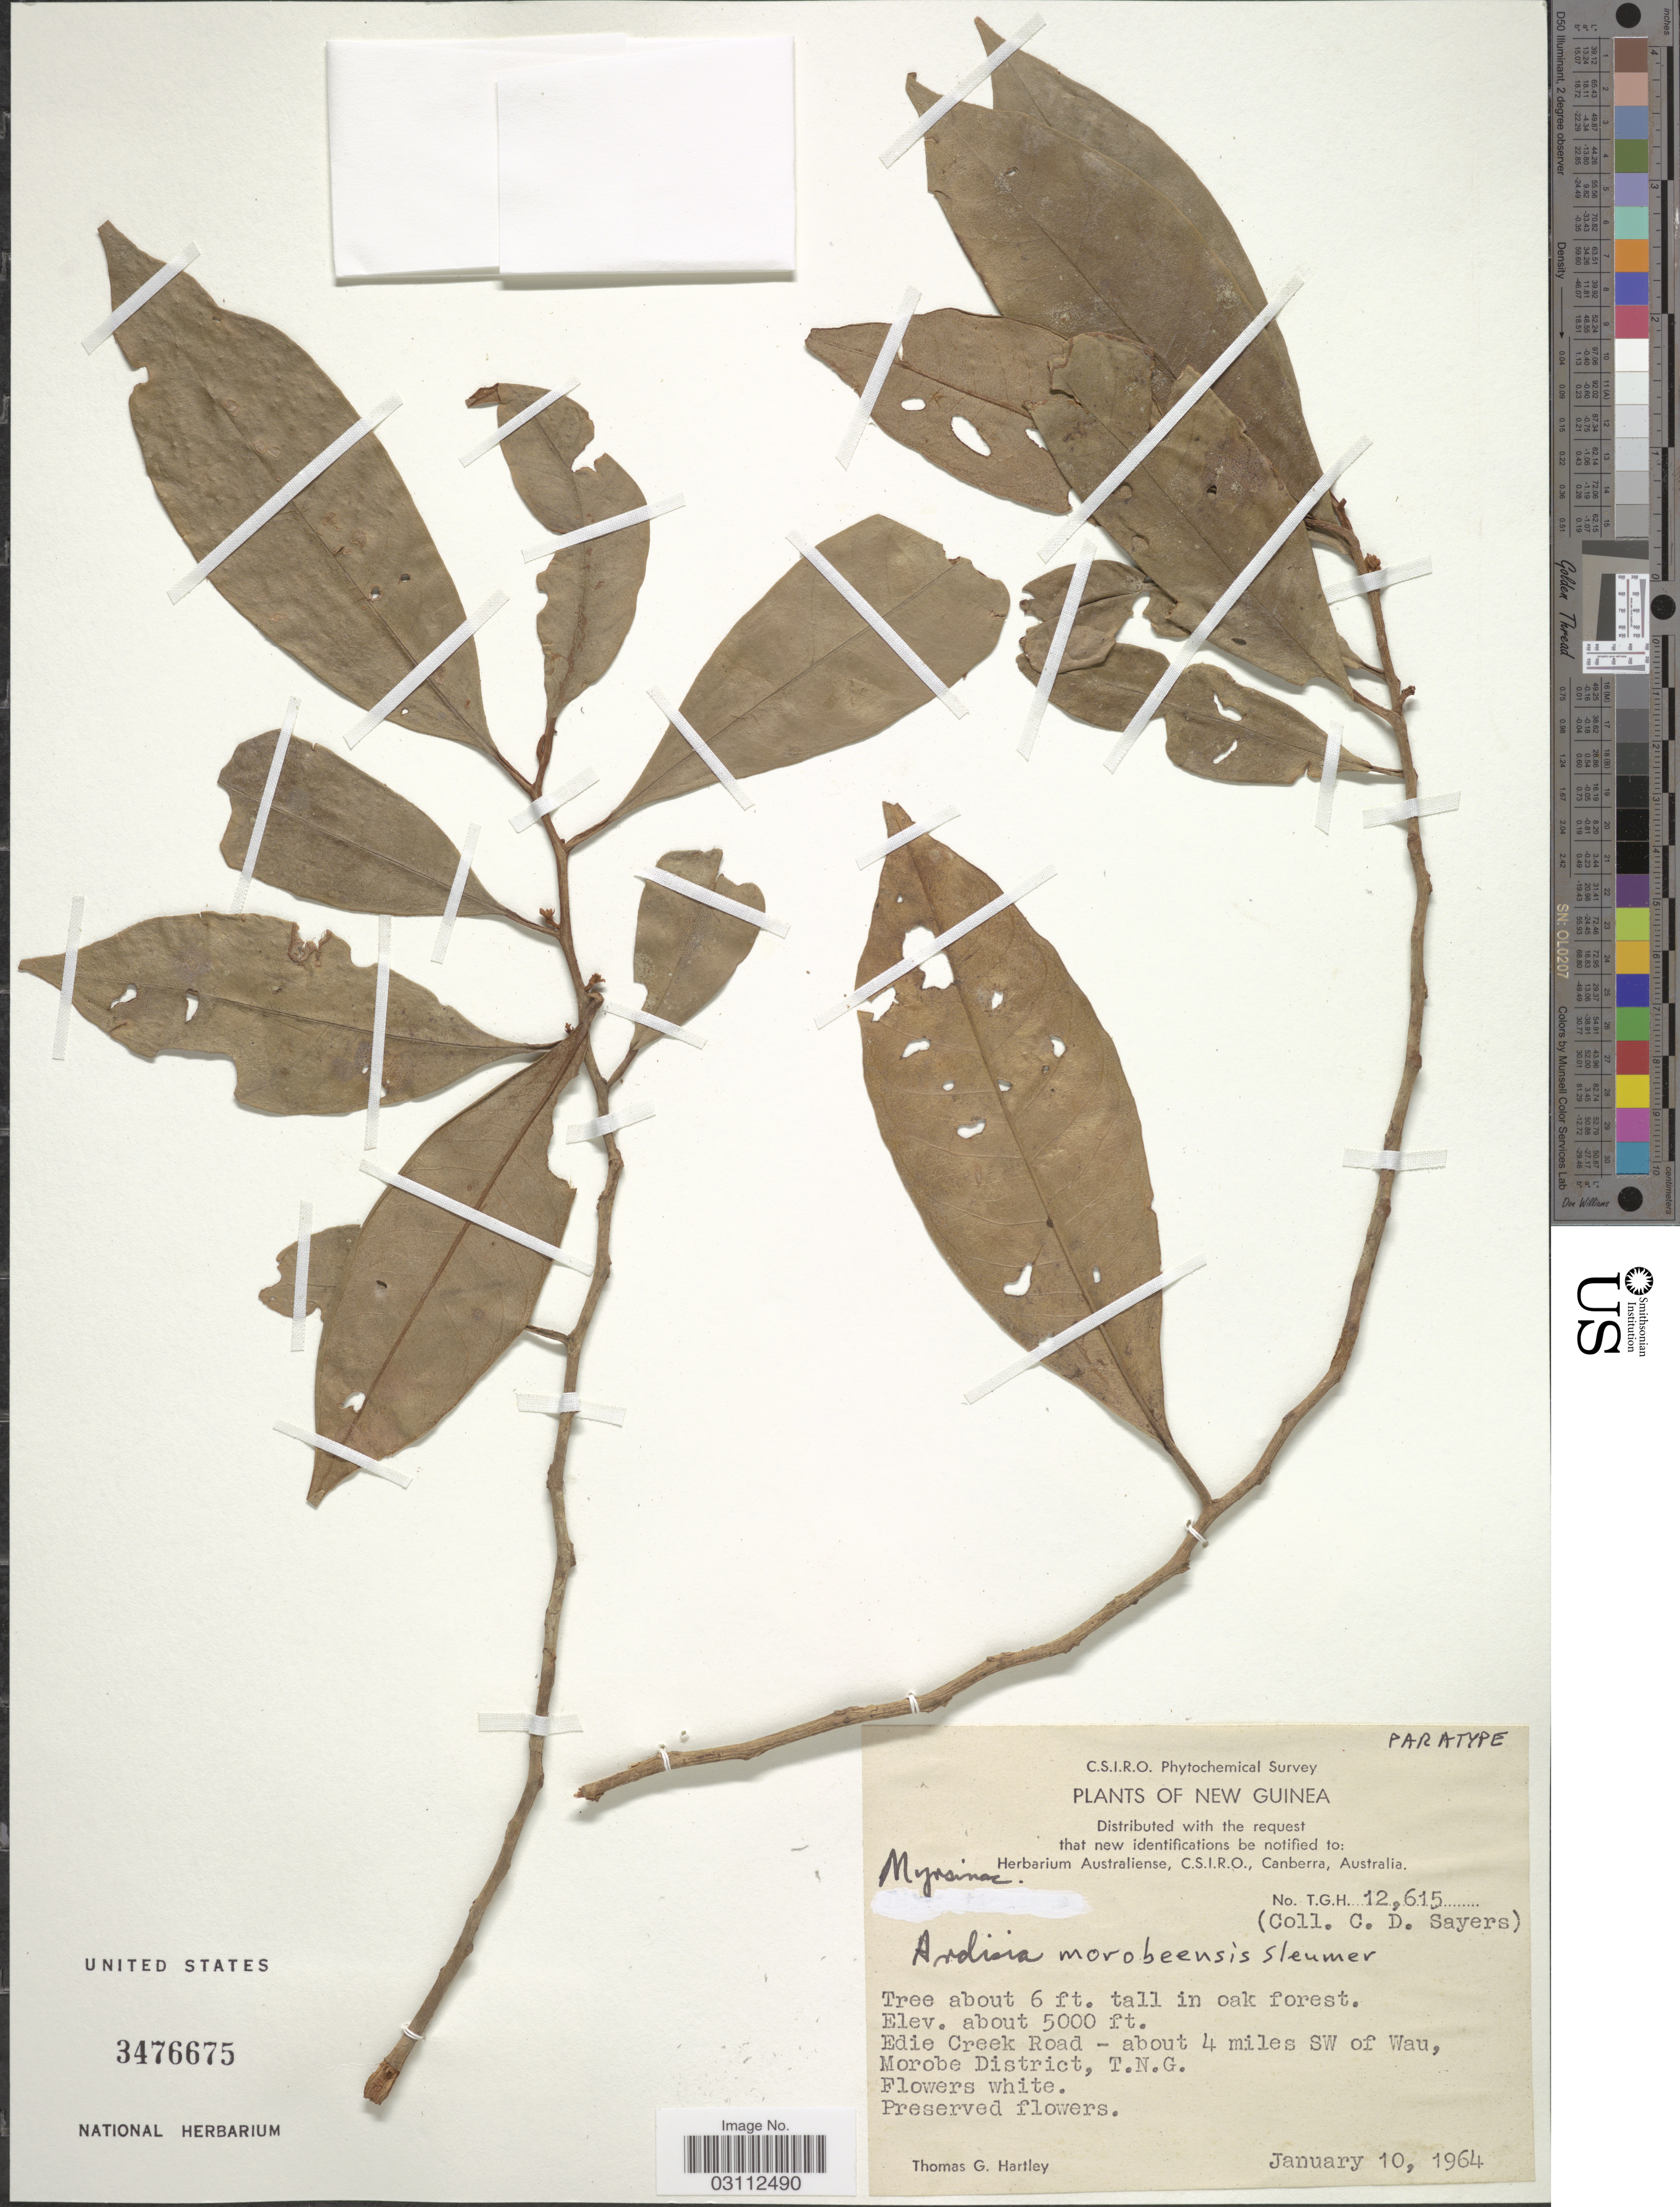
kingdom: Plantae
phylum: Tracheophyta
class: Magnoliopsida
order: Ericales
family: Primulaceae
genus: Ardisia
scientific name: Ardisia morobeensis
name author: Sleumer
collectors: T. G. Hartley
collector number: TGH12615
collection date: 1964-01-10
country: Papua New Guinea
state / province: Morobe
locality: New Guinea. Edie Creek Road - about 4 miles SW of Wau, Morobe District, T.N.G.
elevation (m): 1524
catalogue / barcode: US 3476675